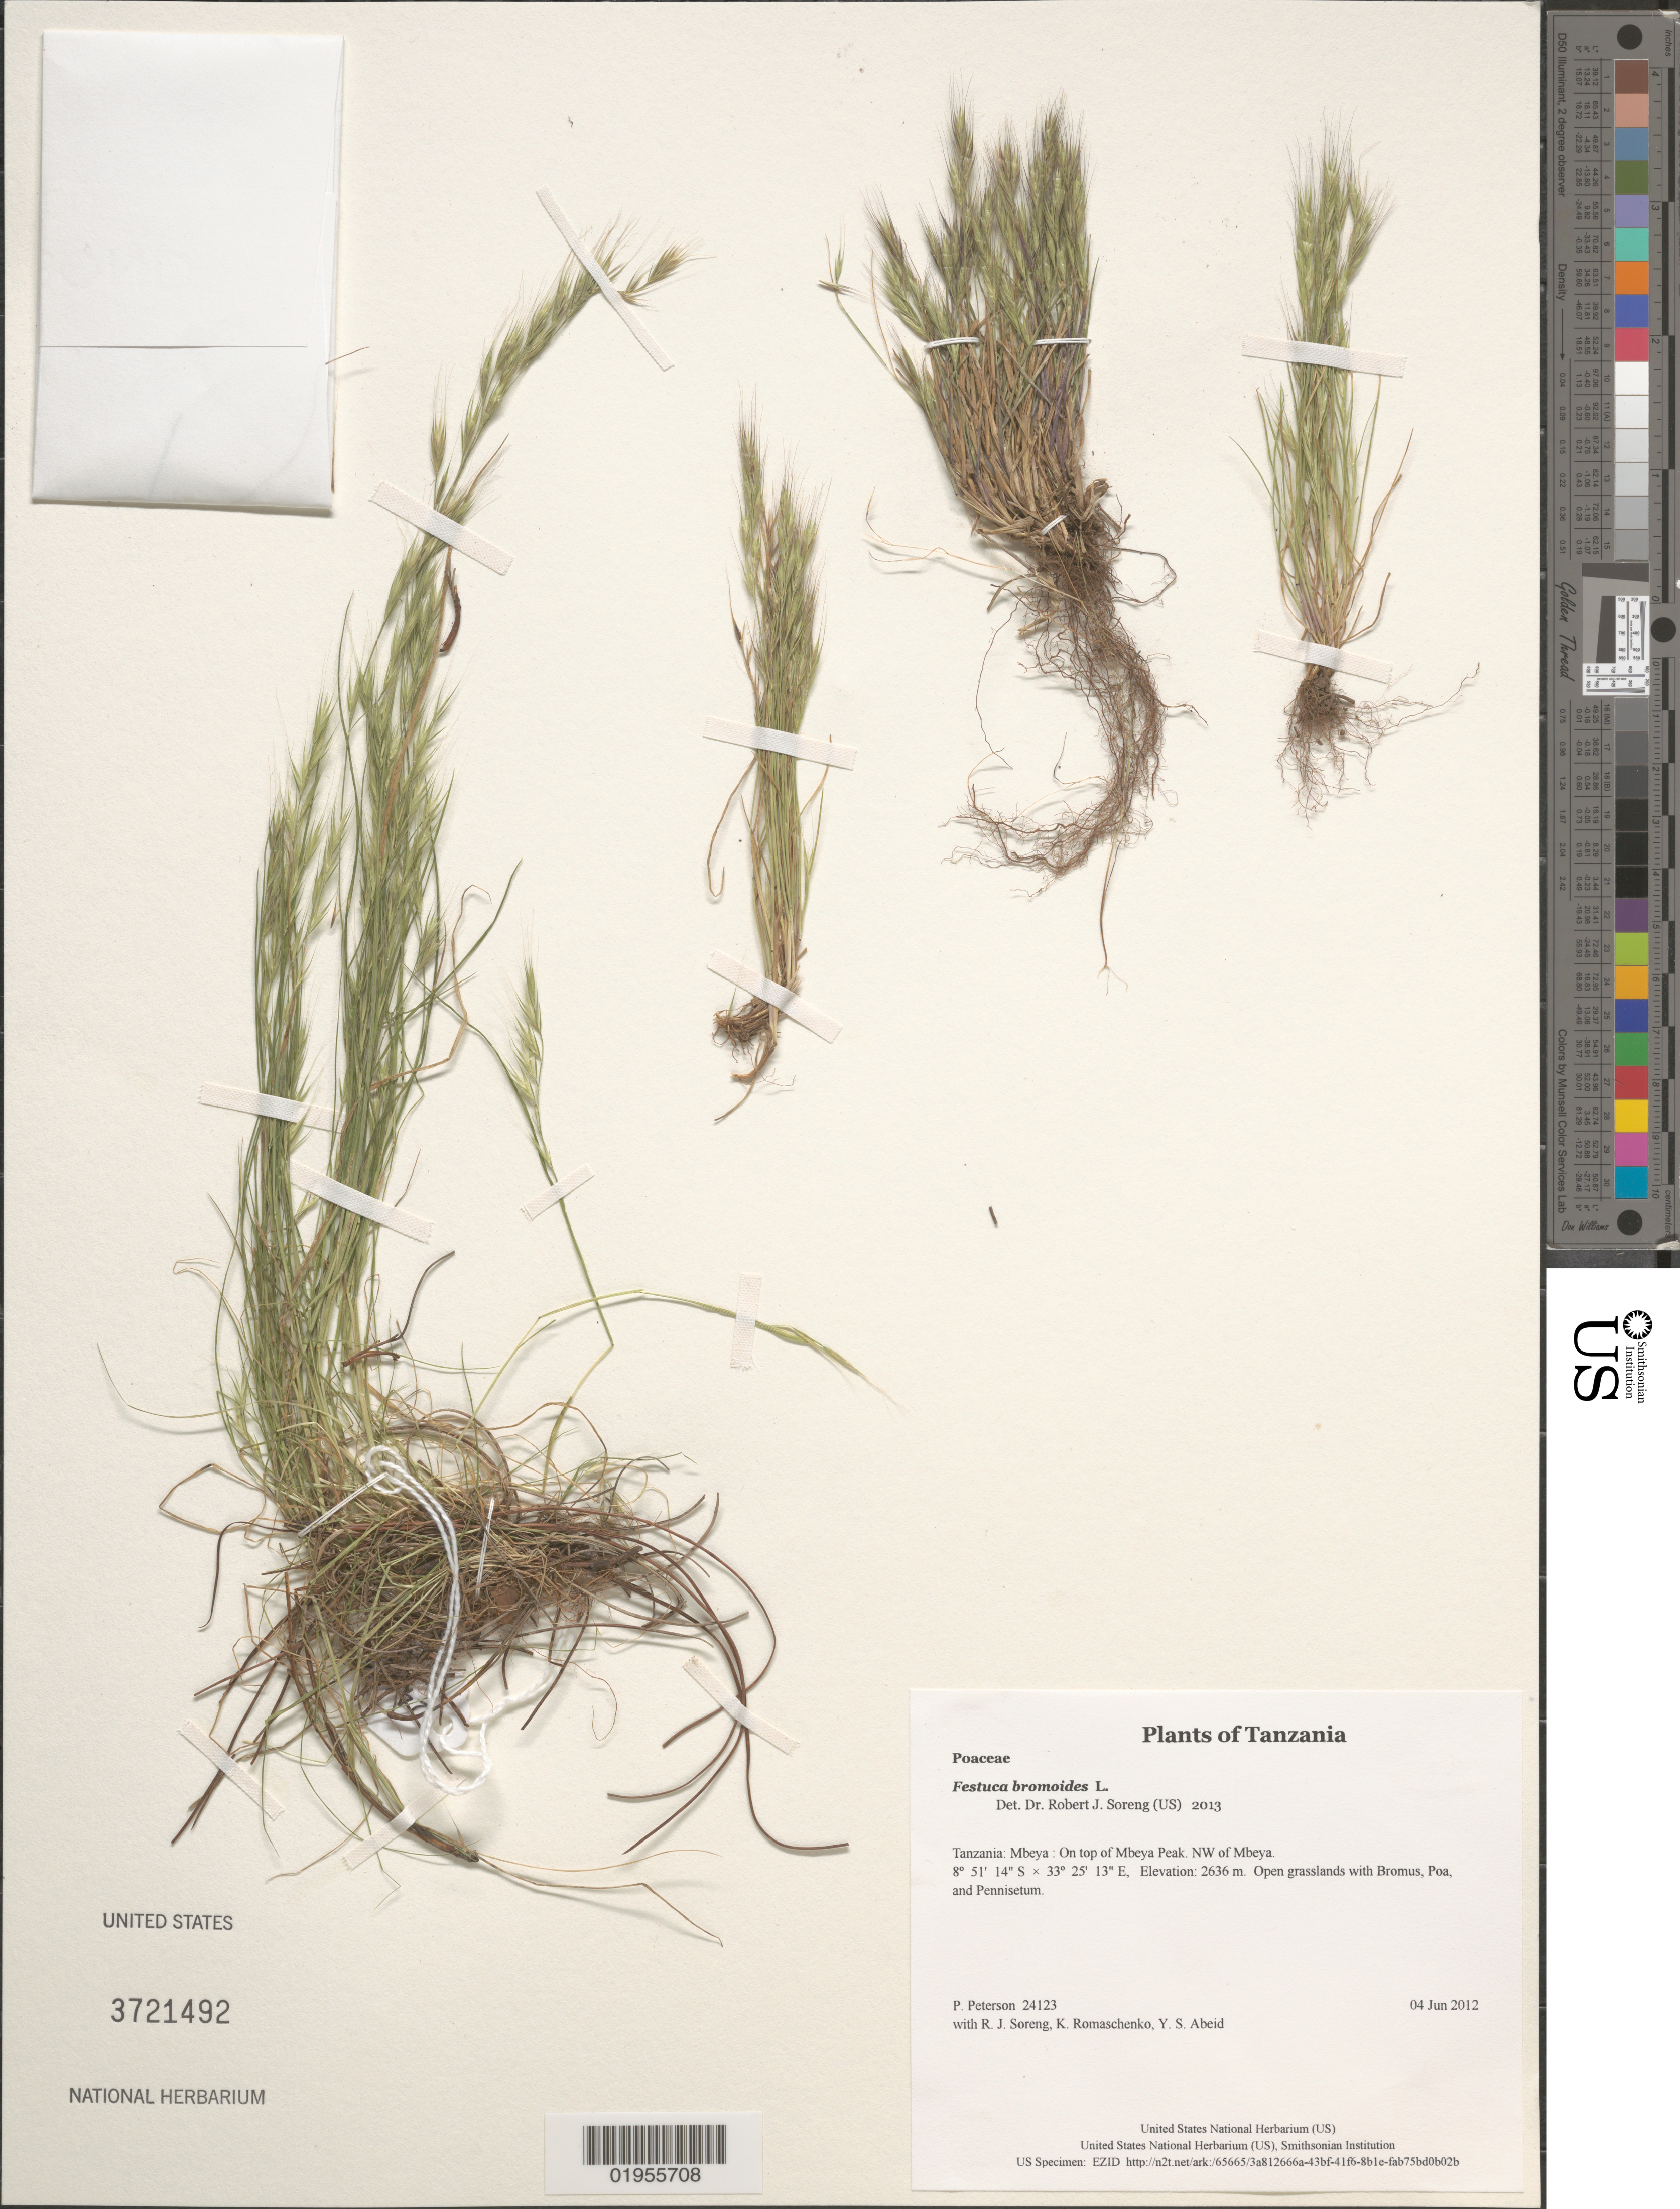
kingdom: Plantae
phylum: Tracheophyta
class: Liliopsida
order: Poales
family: Poaceae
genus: Festuca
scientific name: Festuca bromoides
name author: L.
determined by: Soreng, Robert J., Research Associate (BOT), Smithsonian Institution - National Museum of Natural History (UNITED STATES)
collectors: P. M. Peterson, R. J. Soreng, K. Romaschenko & Y. Abeid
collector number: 24123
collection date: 2012-06-04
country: Tanzania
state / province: Mbeya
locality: On top of Mbeya Peak. NW of Mbeya.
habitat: Open grasslands with Bromus, Poa, and Pennisetum.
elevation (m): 2636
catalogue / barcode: US 3721492